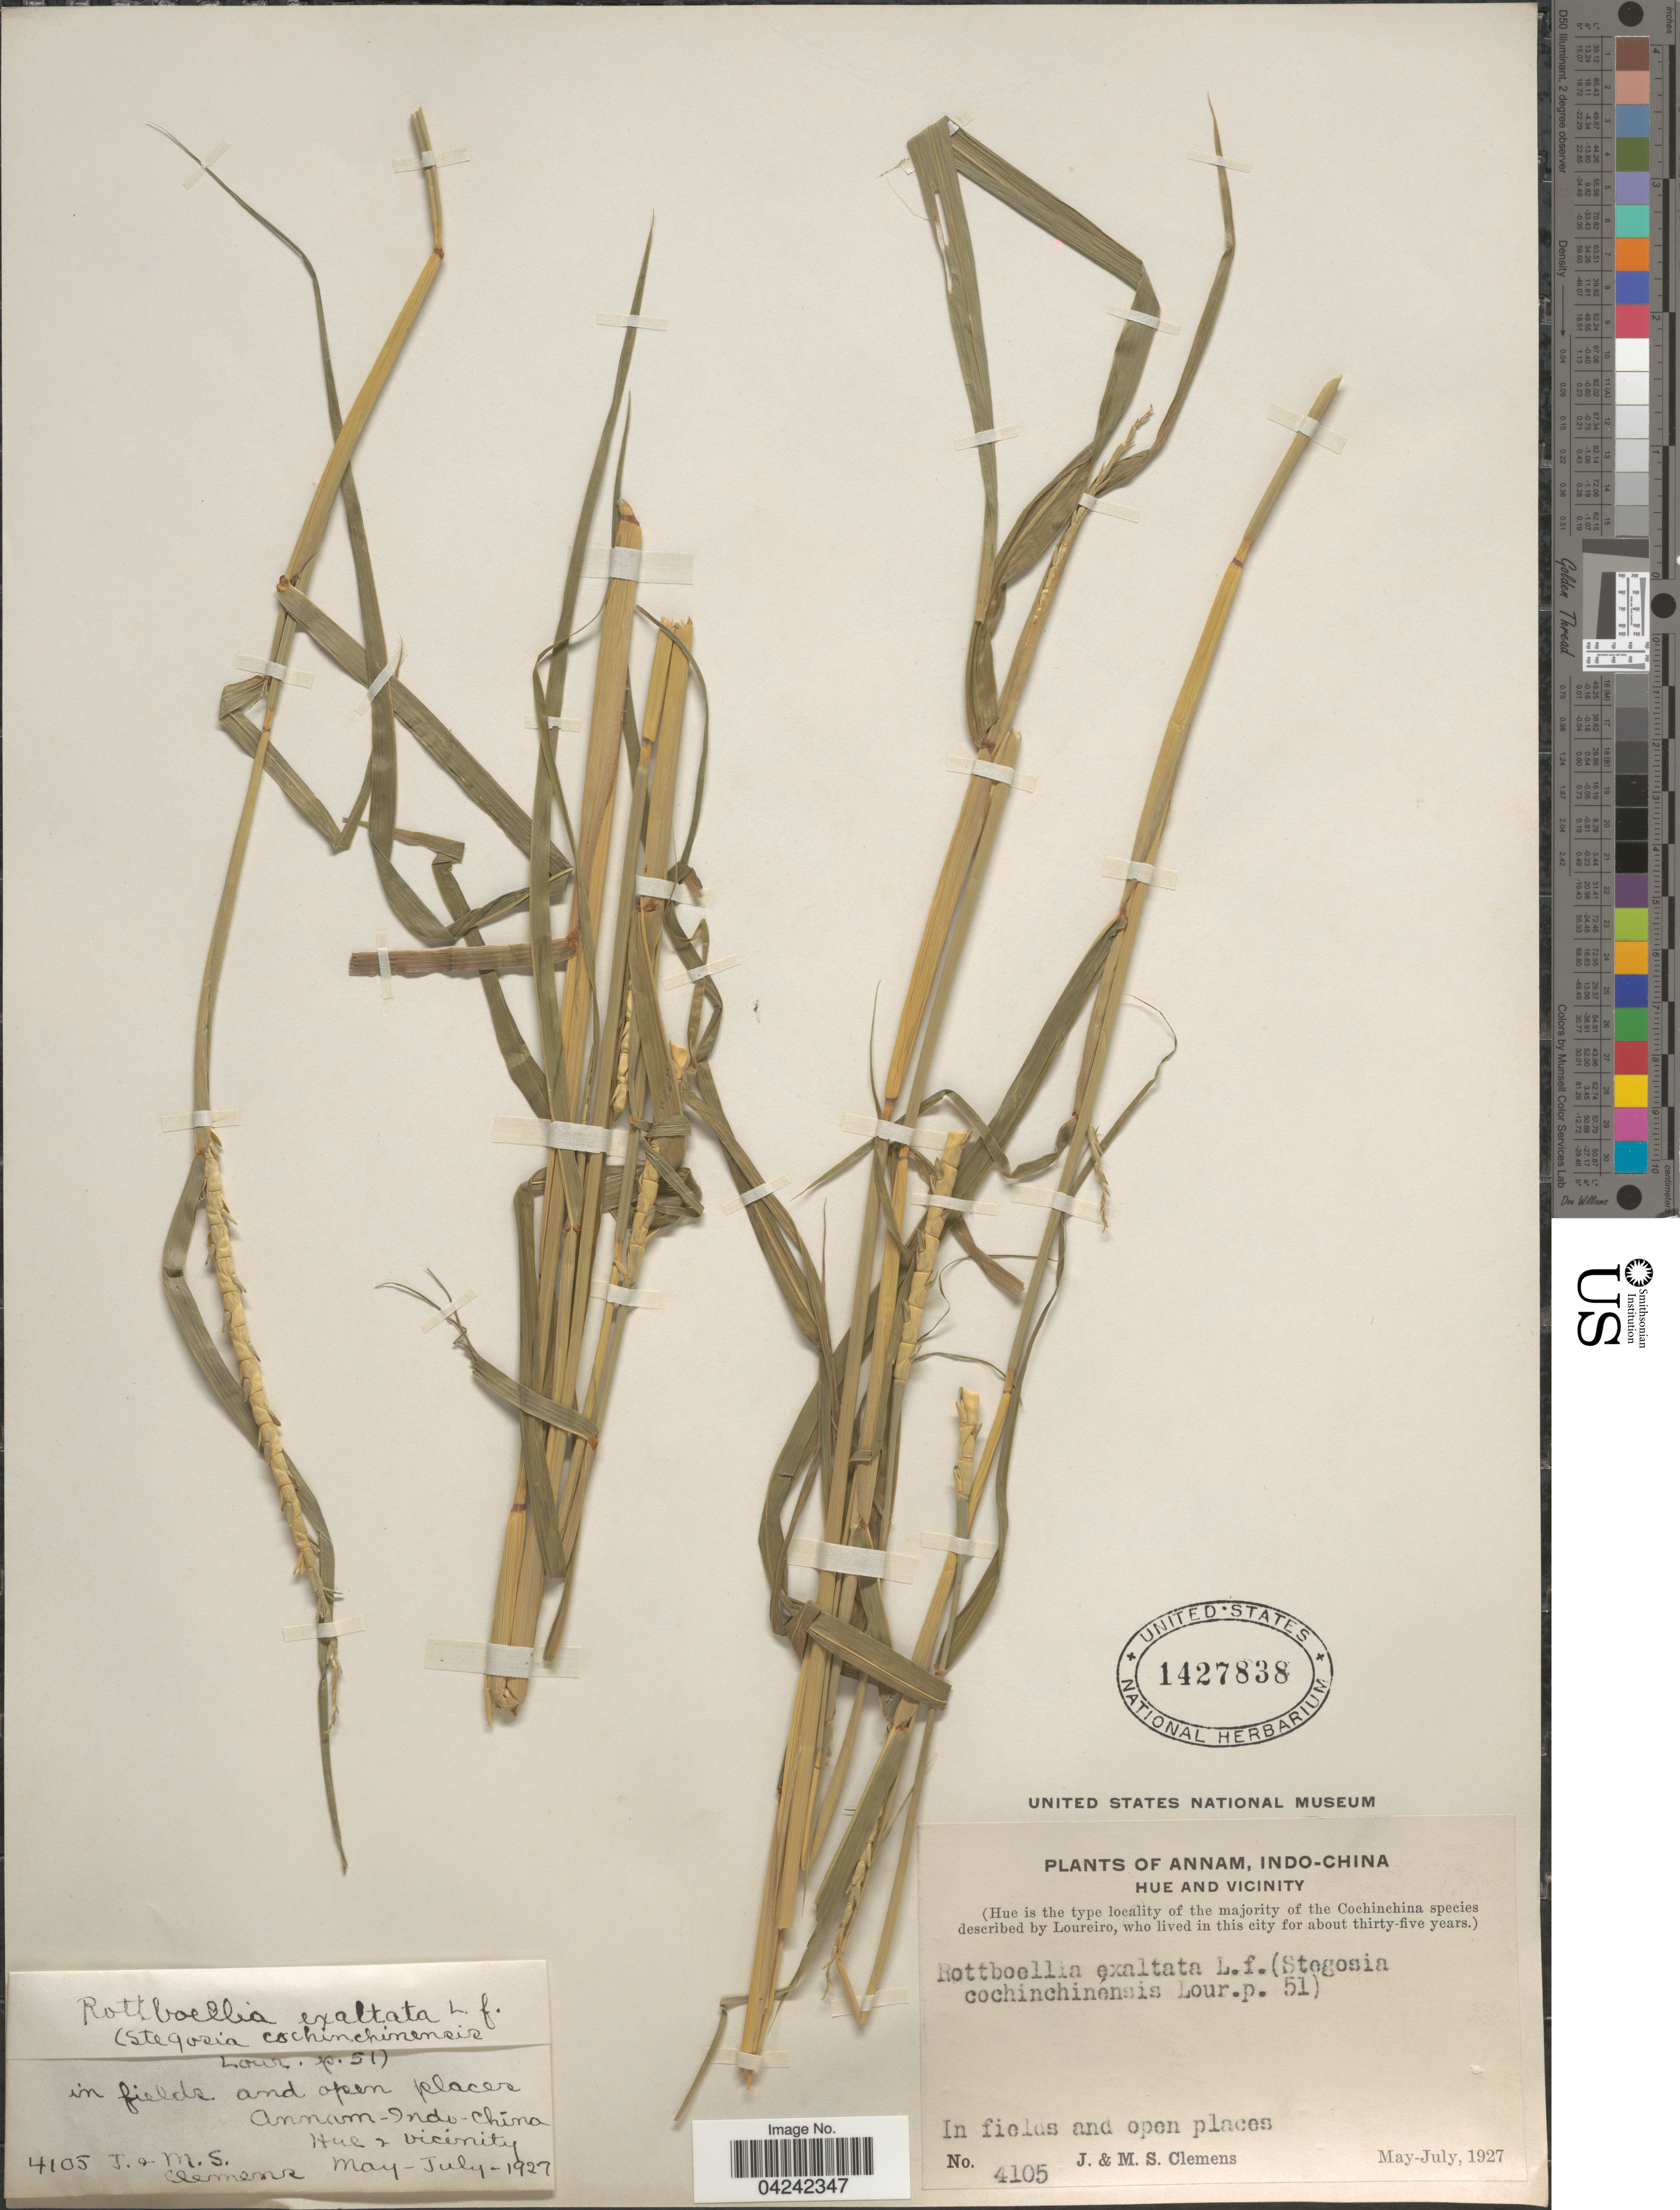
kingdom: Plantae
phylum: Tracheophyta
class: Liliopsida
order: Poales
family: Poaceae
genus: Rottboellia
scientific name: Rottboellia cochinchinensis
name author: (Lour.) Clayton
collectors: J. Clemens & M. S. Clemens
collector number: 4105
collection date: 1927-05/1927-07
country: Vietnam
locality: Annam-Indo-China. Hue and vicinity.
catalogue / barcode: US 1427838